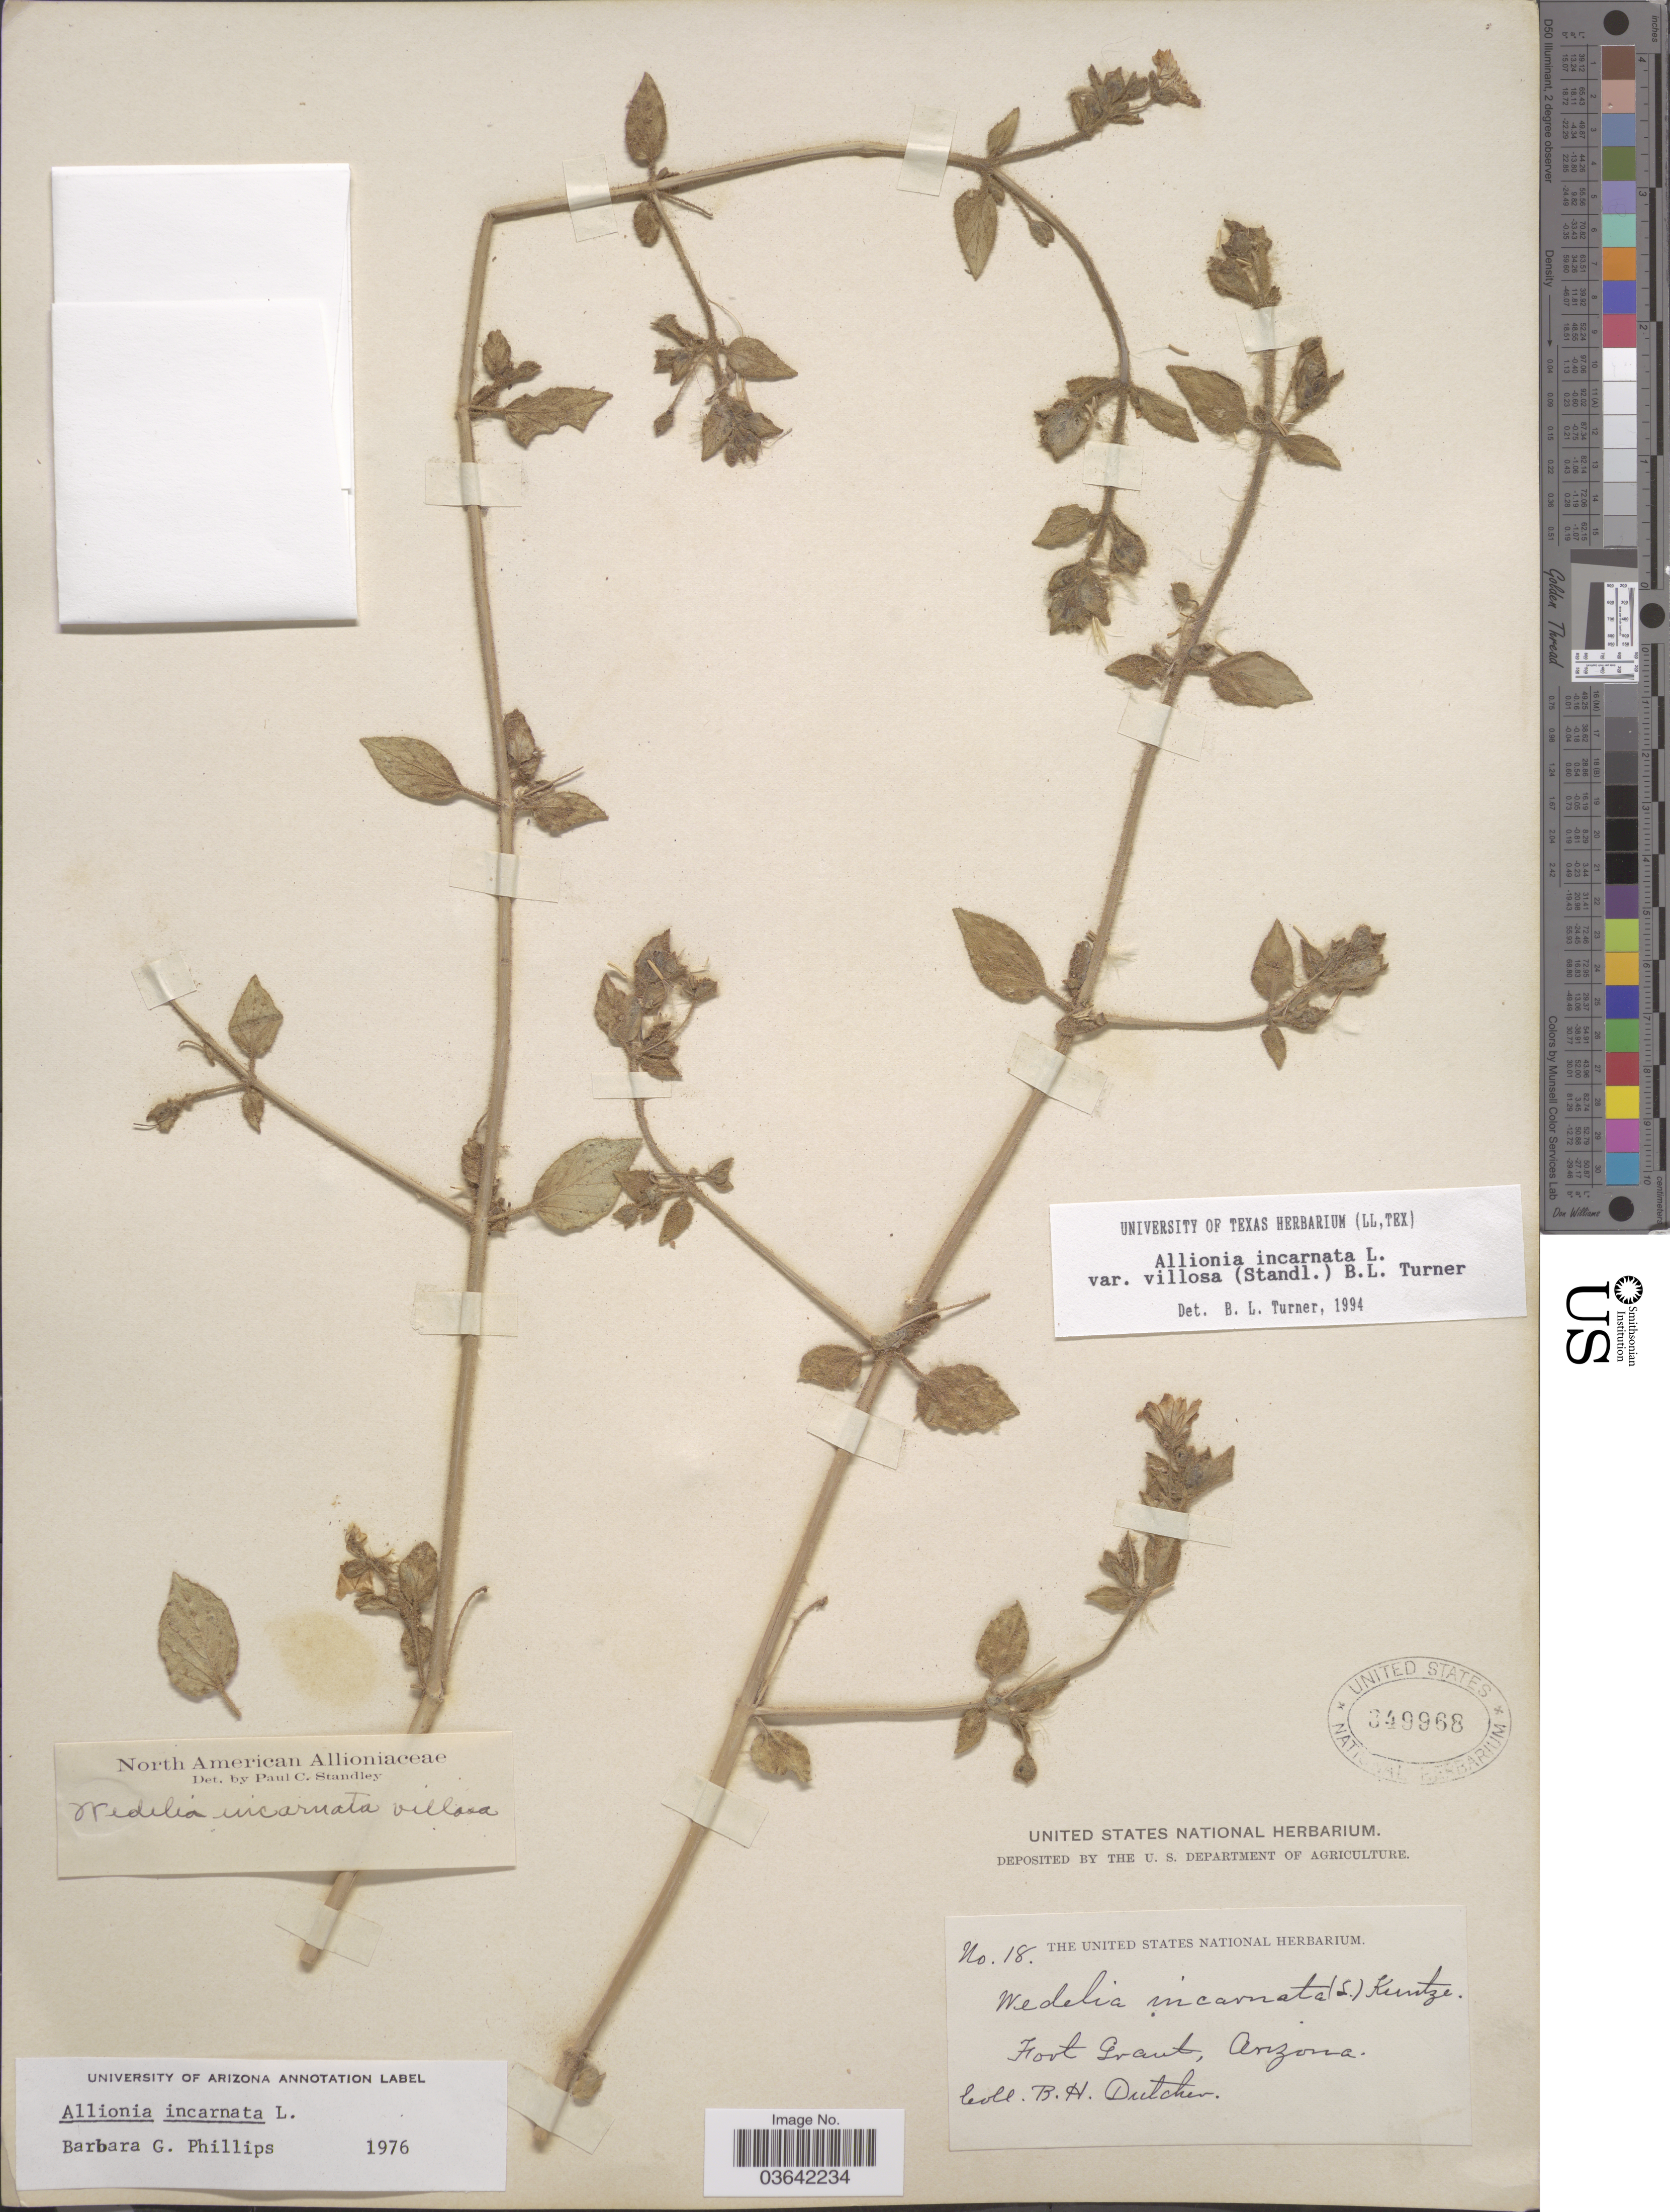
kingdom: Plantae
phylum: Tracheophyta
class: Magnoliopsida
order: Caryophyllales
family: Nyctaginaceae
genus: Allionia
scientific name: Allionia incarnata var. villosa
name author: (Standl.) B.L. Turner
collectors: B. H. Dutcher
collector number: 18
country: United States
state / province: Arizona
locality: Foot Grant.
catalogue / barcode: US 349968